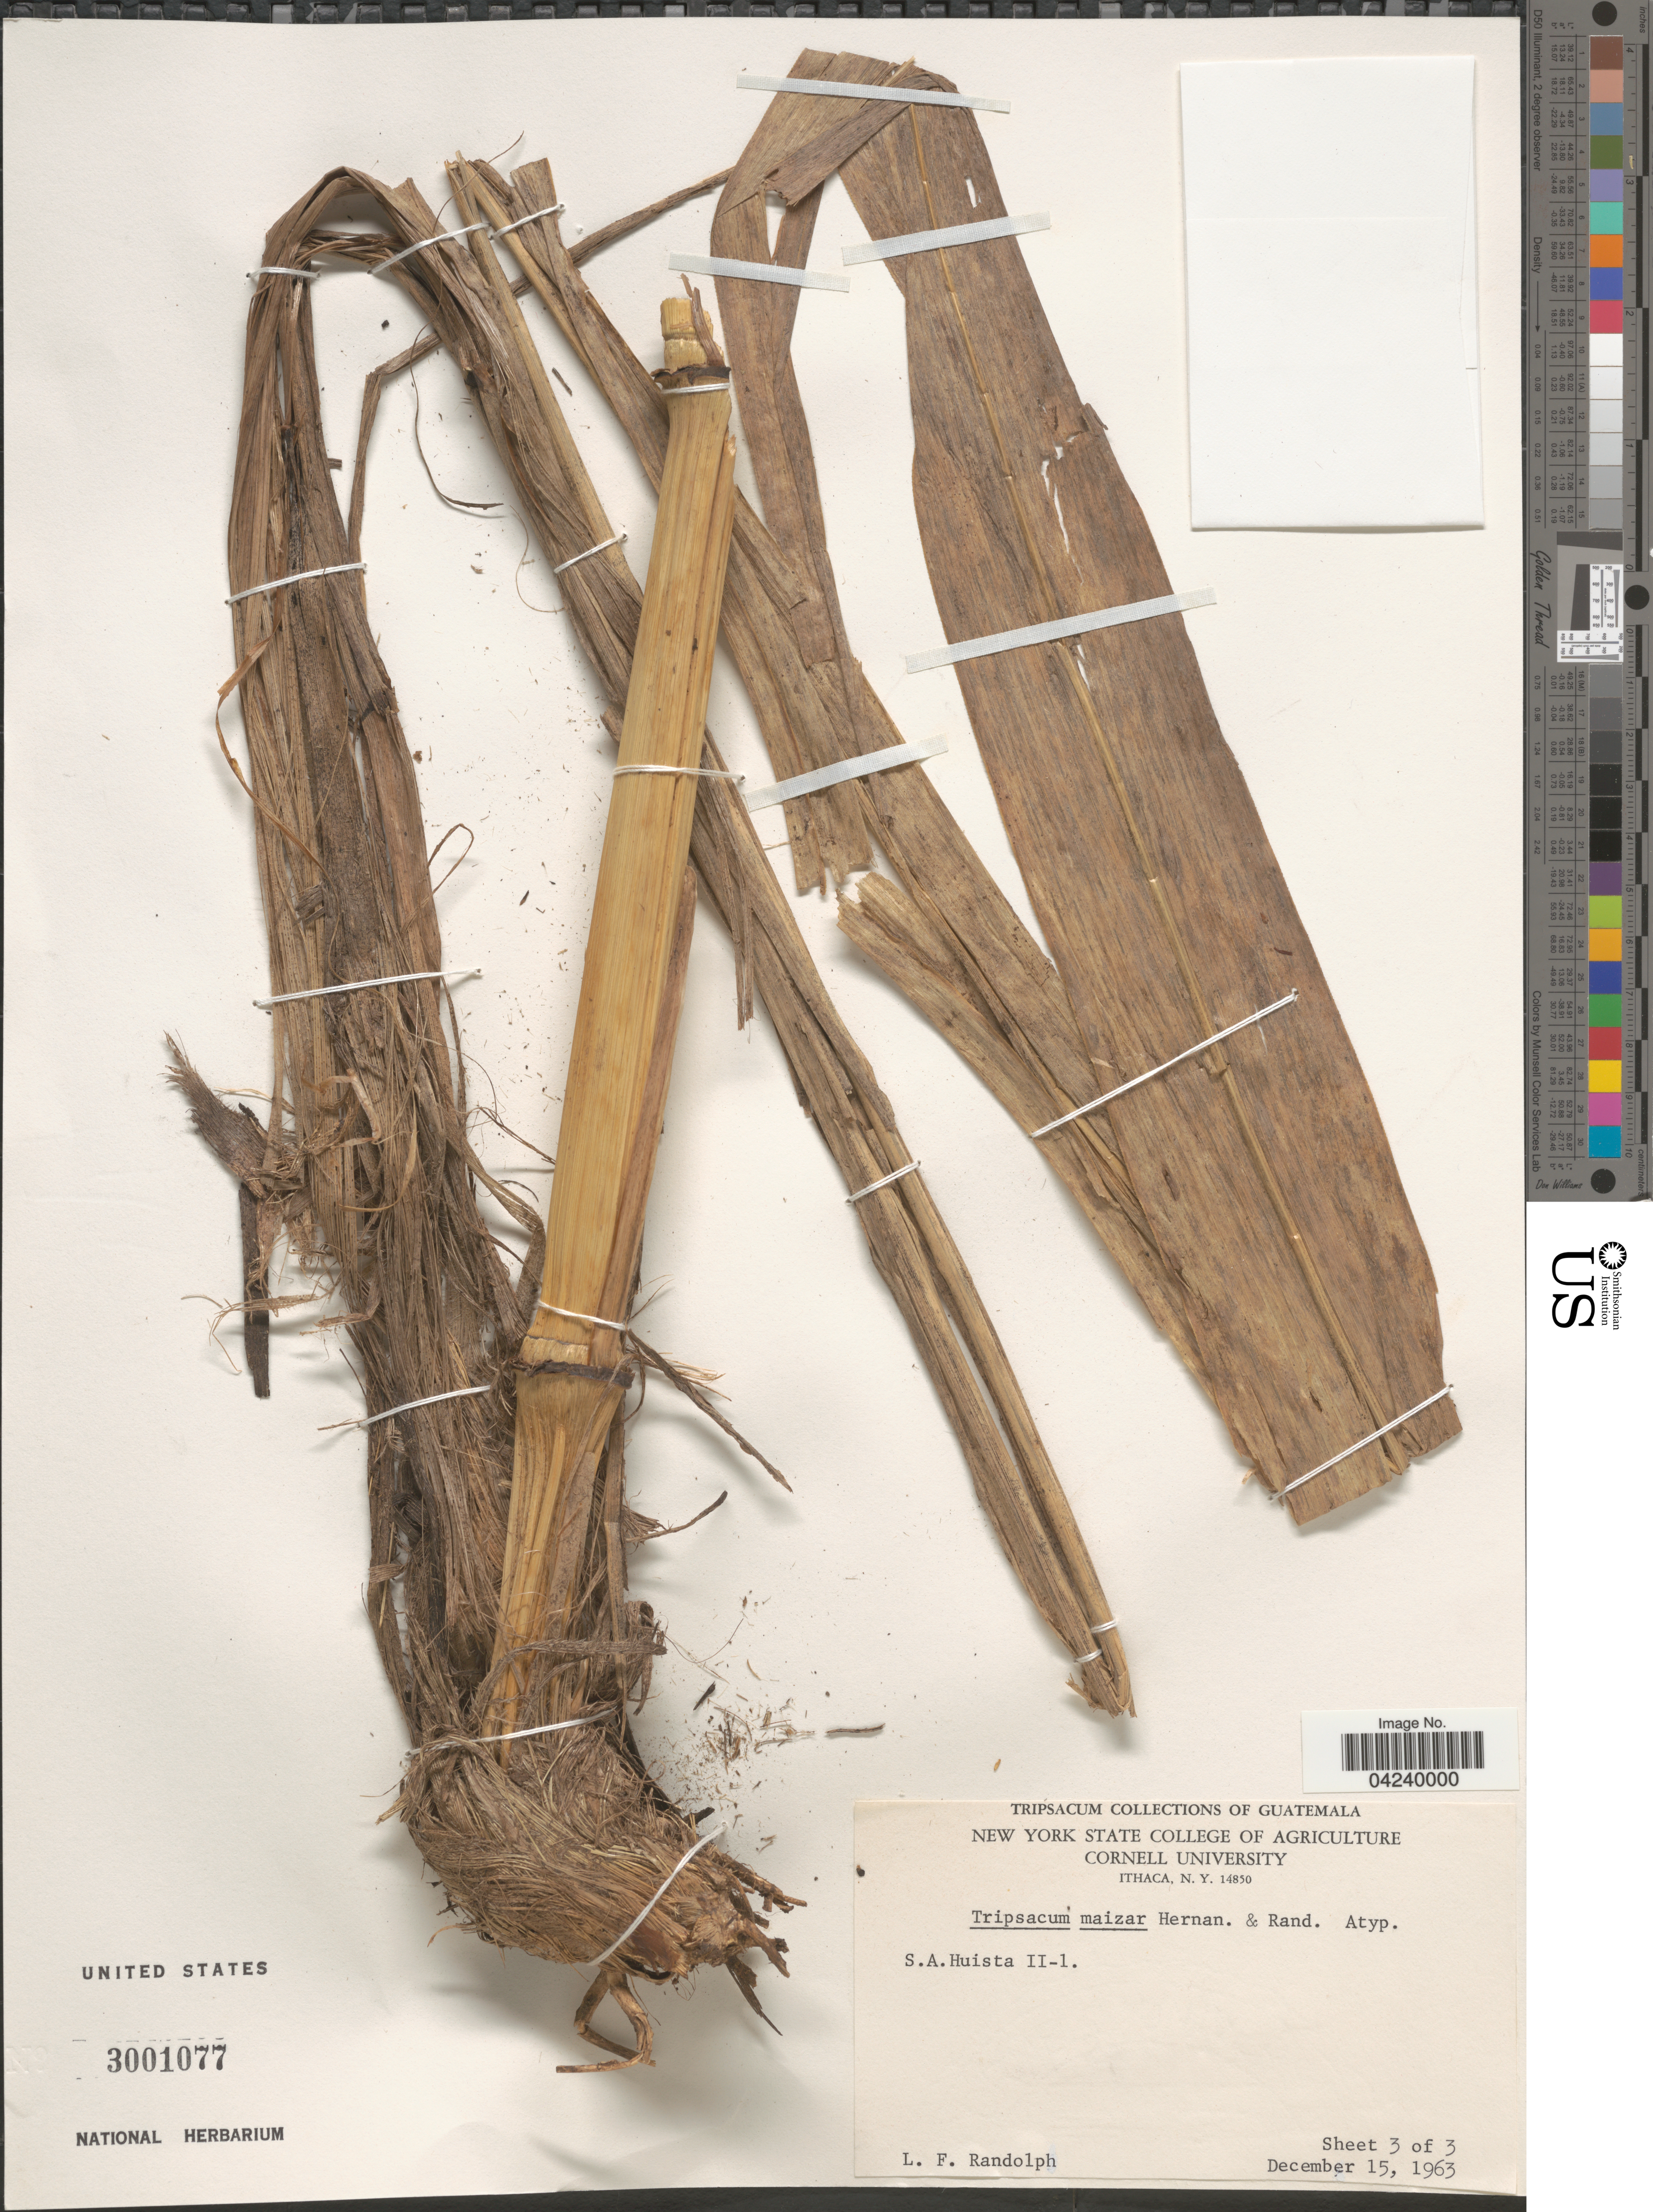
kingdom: Plantae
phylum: Tracheophyta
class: Liliopsida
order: Poales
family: Poaceae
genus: Tripsacum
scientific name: Tripsacum maizar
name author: Hern.-Xol. & Randolph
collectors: L. F. Randolph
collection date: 1963-12-15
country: Guatemala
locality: S.A.Huista II-1 [unsure placement].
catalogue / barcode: US 3001077